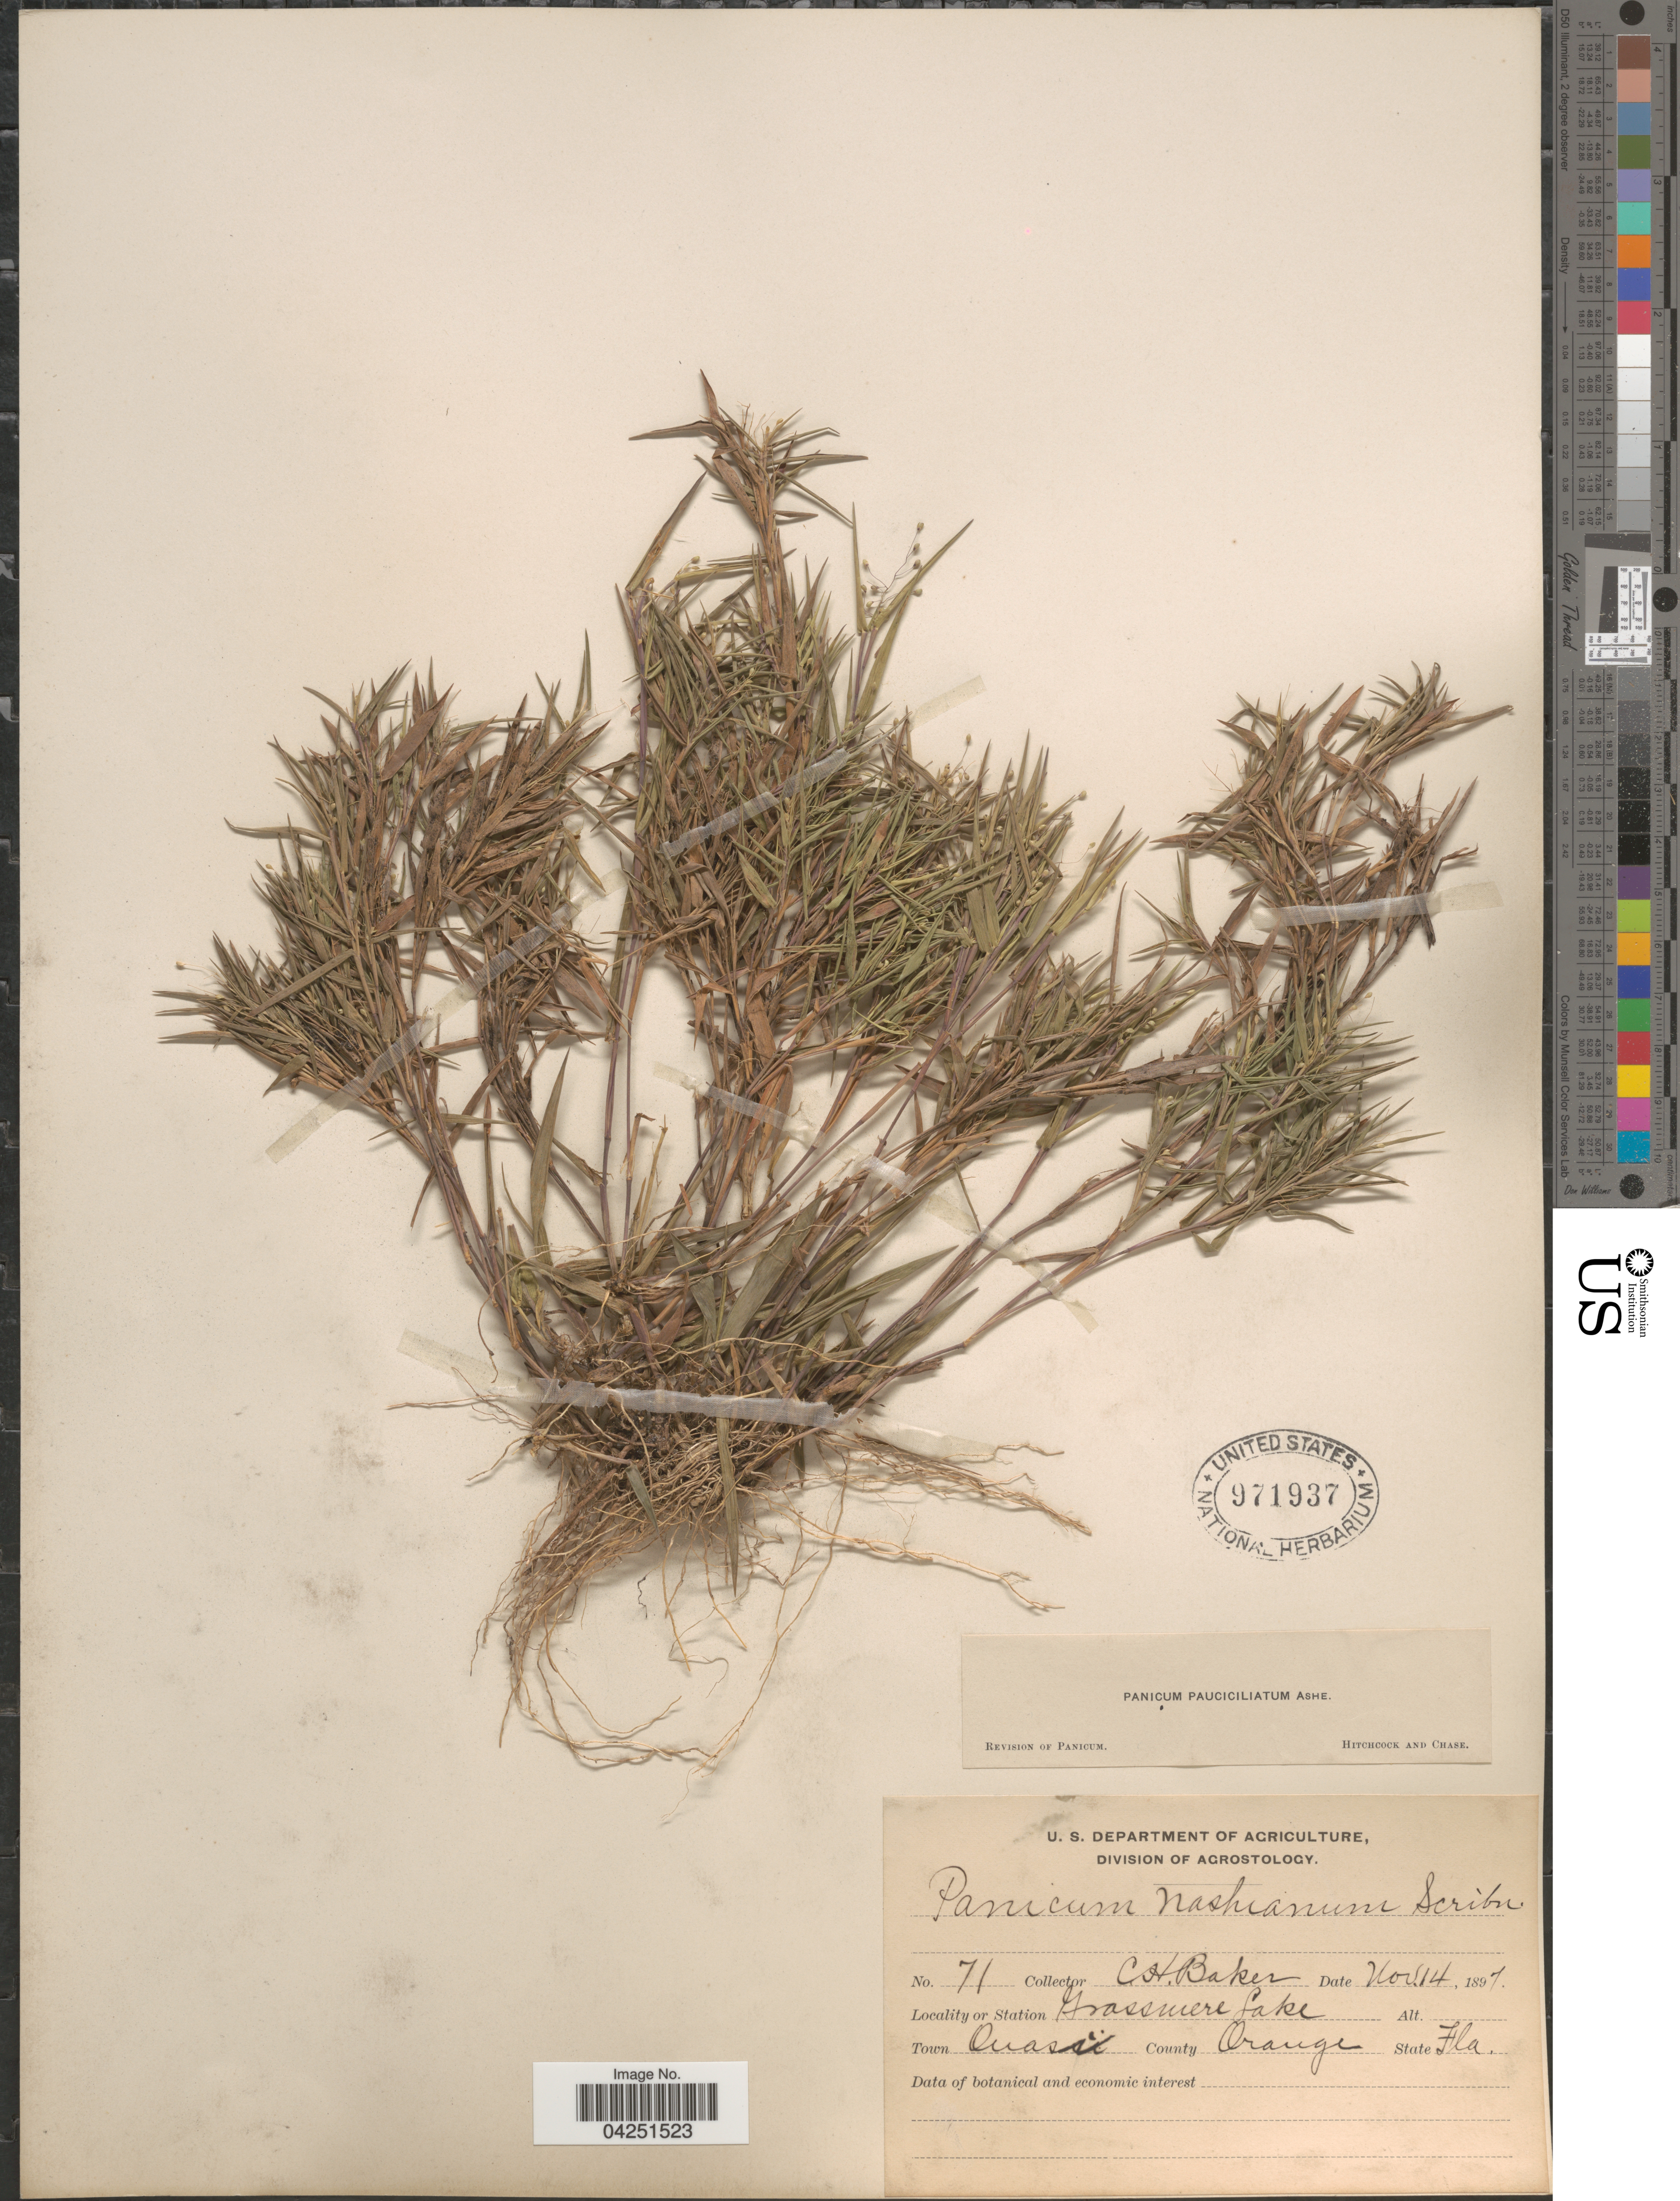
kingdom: Plantae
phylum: Tracheophyta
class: Liliopsida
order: Poales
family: Poaceae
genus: Dichanthelium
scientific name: Dichanthelium acuminatum var. acuminatum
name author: (Sw.) Gould & C.A. Clark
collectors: C. H. Baker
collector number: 71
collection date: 1897-11-14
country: United States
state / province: Florida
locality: Grassmere Lake. Town Ouasi. County Orange.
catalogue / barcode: US 971937